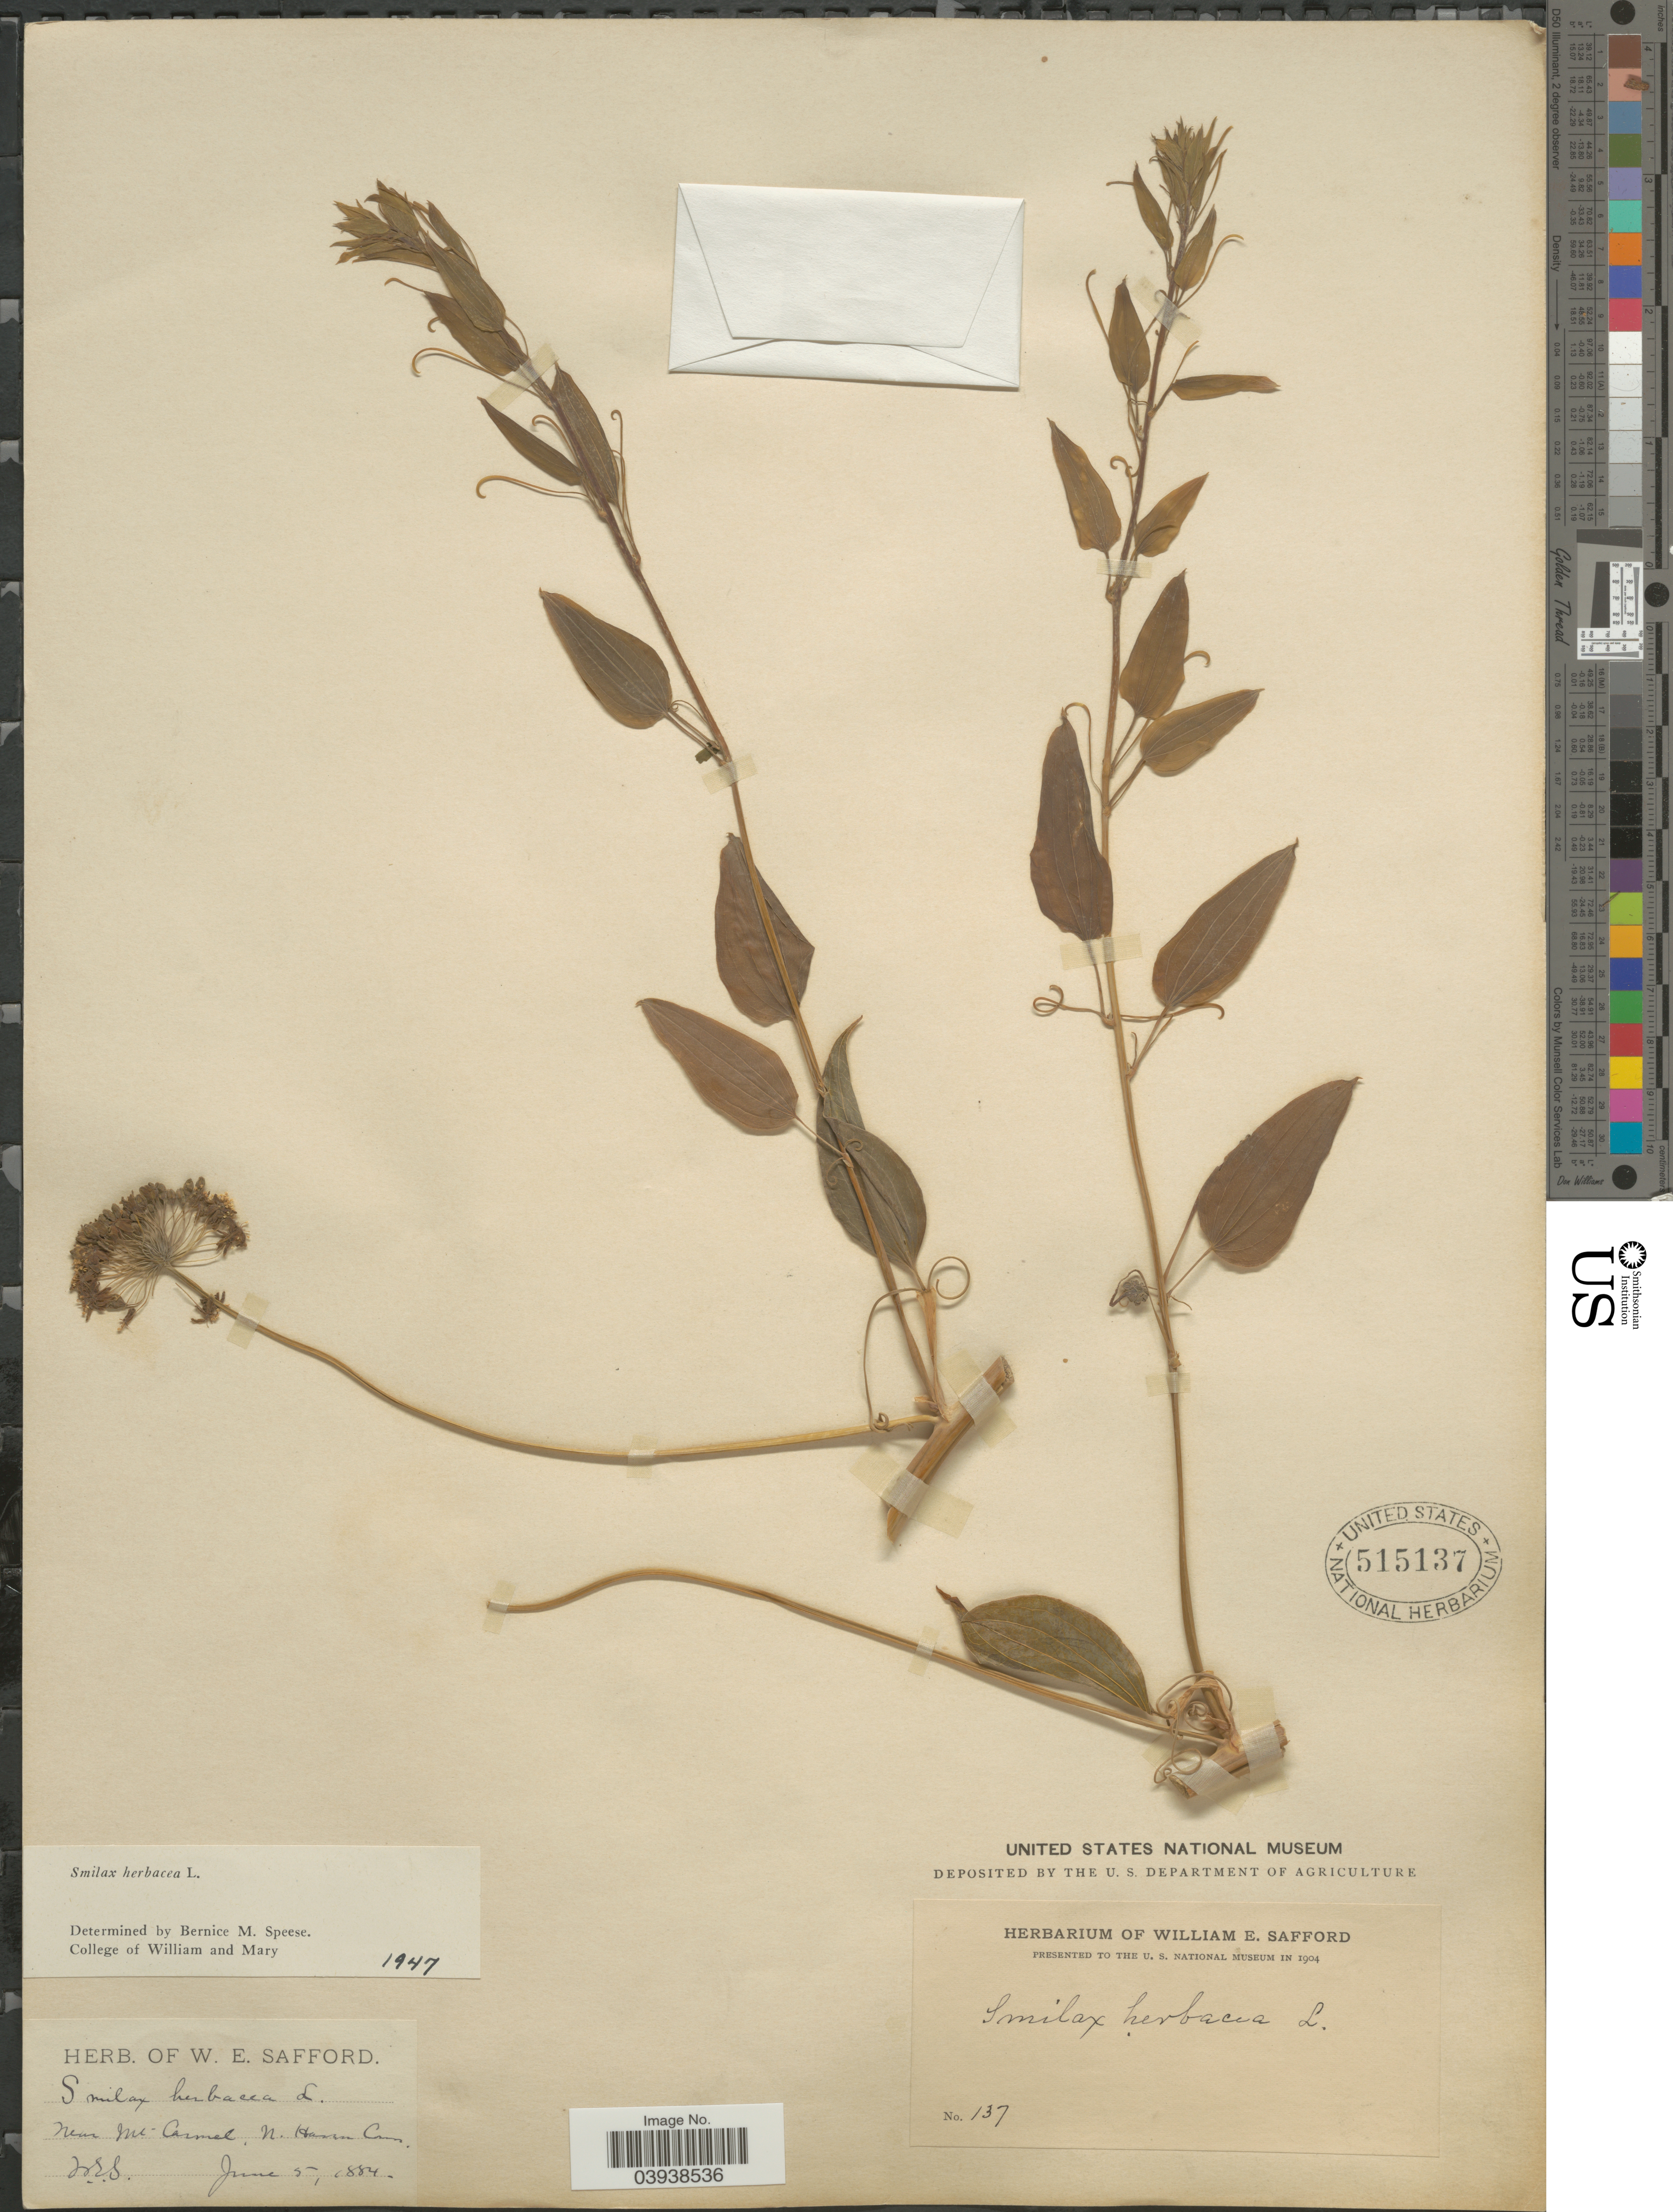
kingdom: Plantae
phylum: Tracheophyta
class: Liliopsida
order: Liliales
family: Smilacaceae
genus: Smilax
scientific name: Smilax herbacea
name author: L.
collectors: W. E. Safford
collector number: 137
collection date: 1884-06-05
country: United States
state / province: Connecticut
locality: Near Mt. Carmel. N. Haven.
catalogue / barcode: US 515137